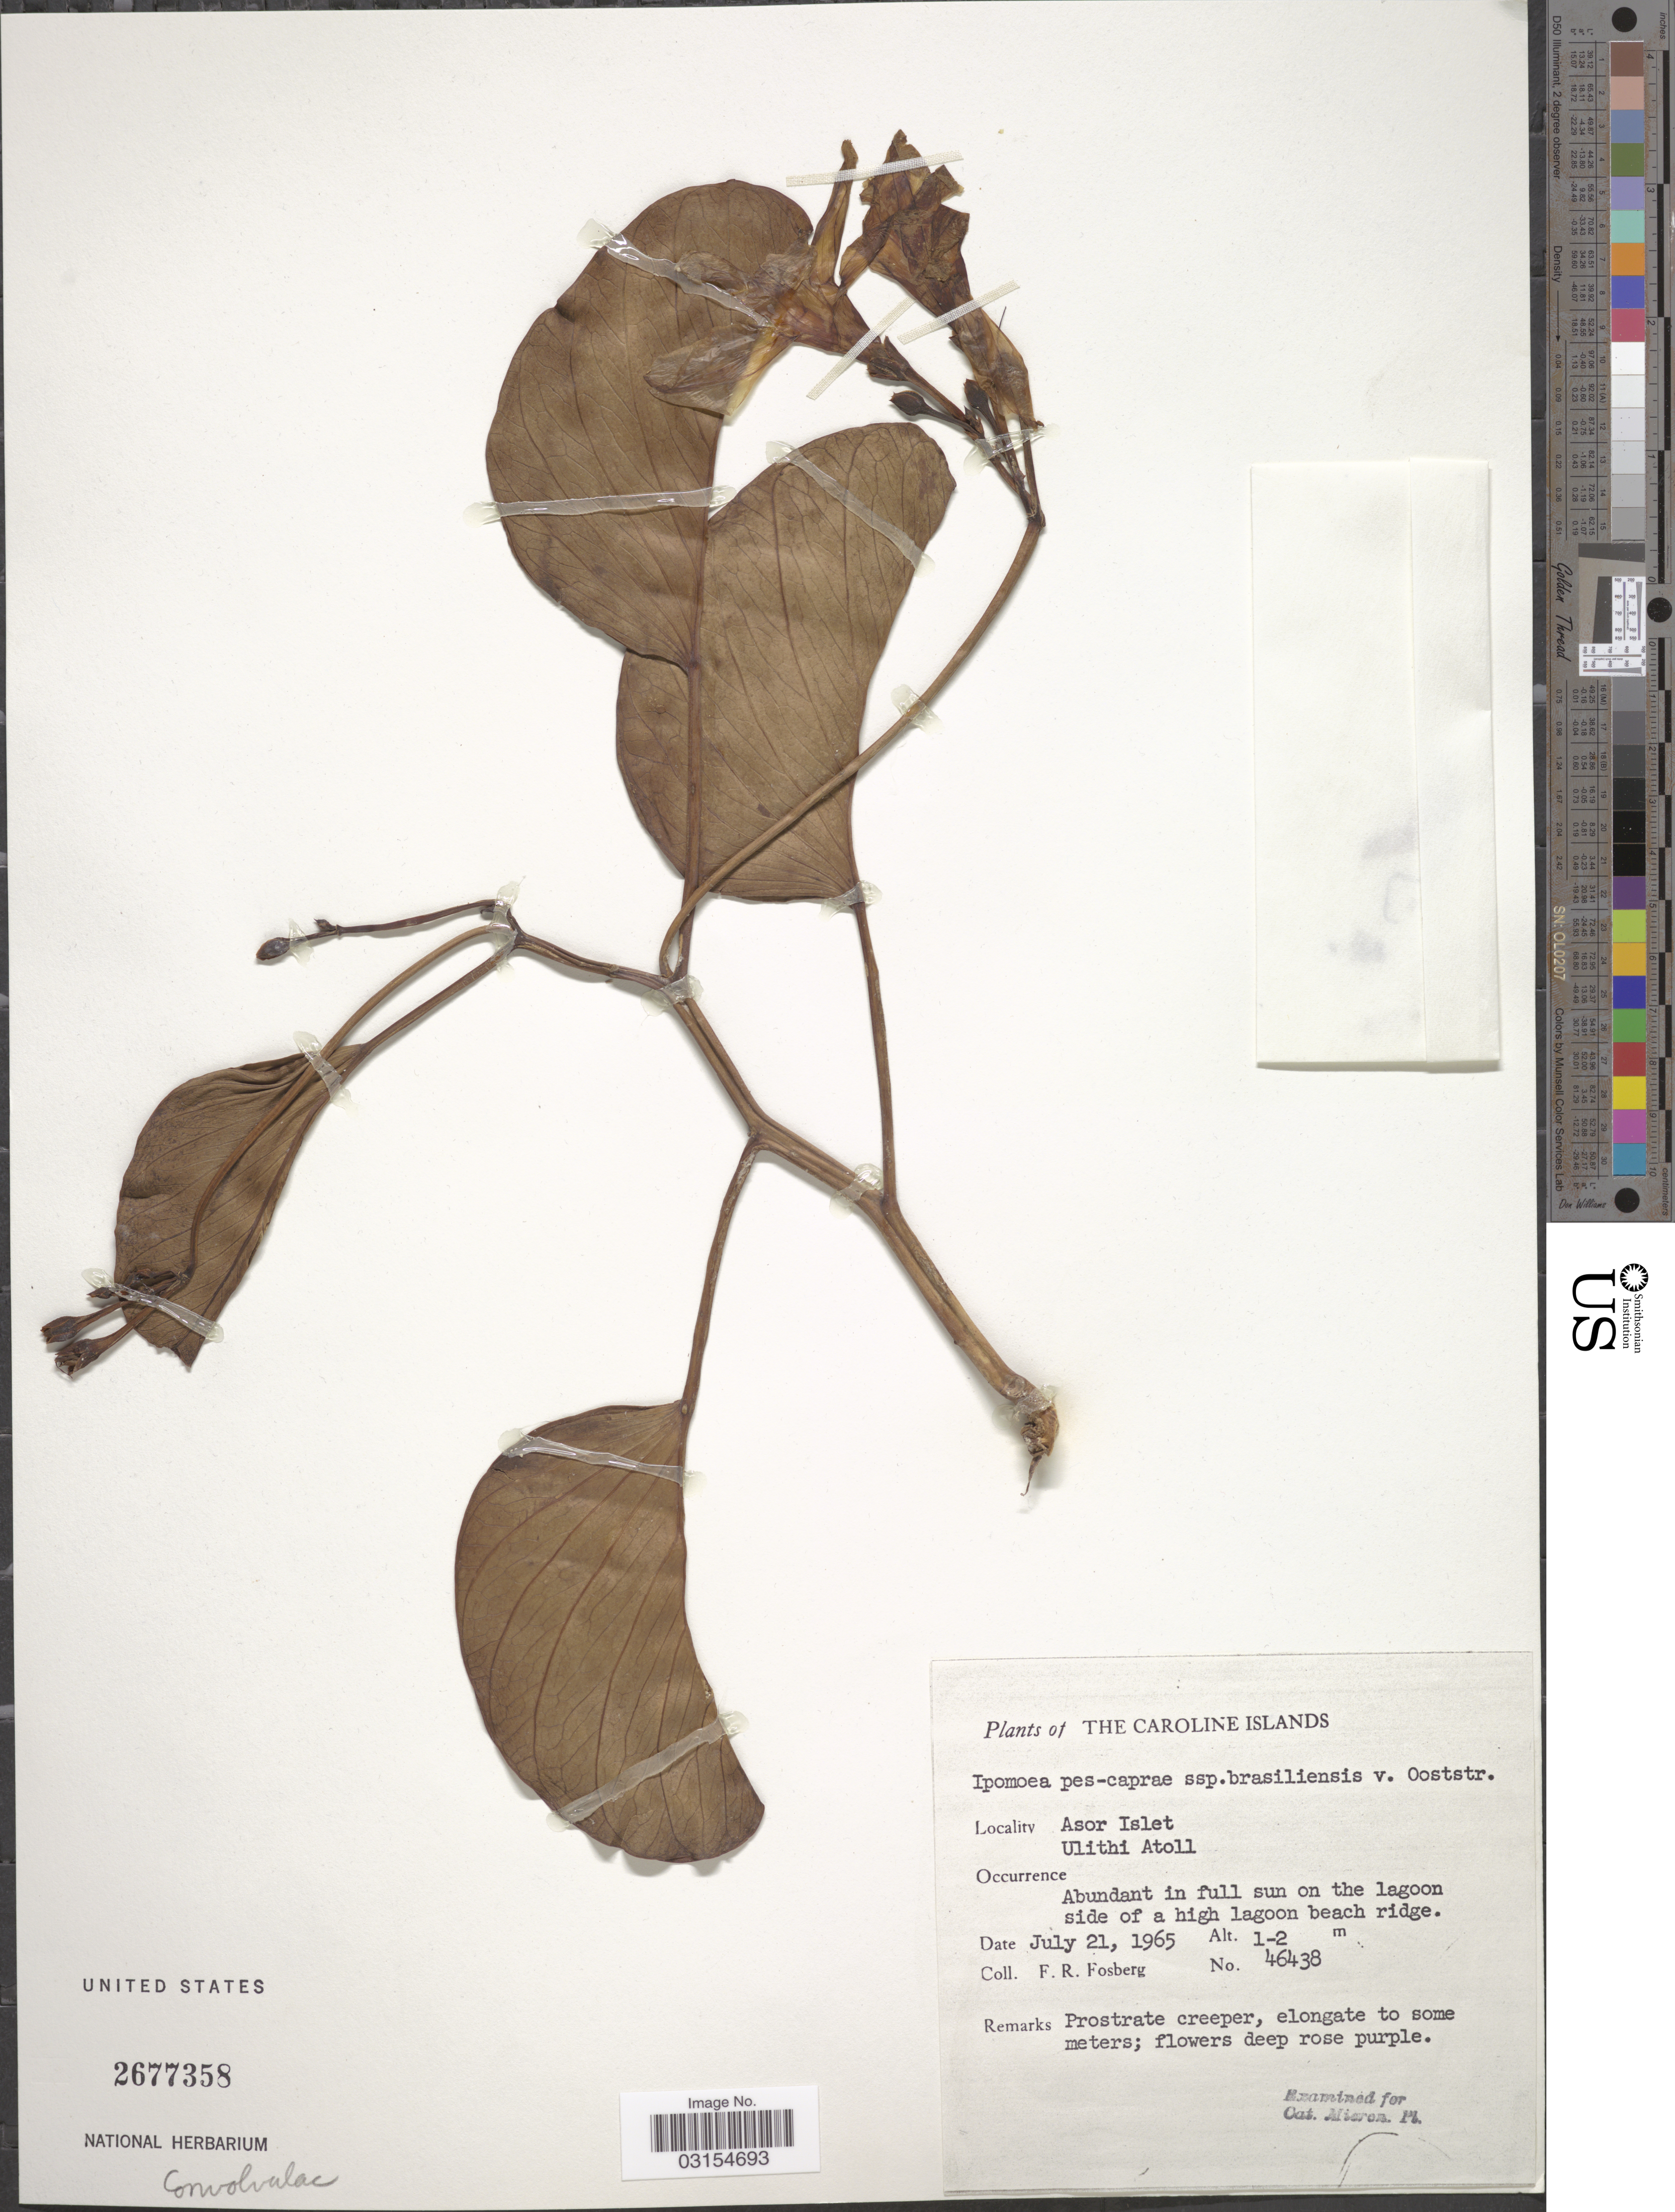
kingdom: Plantae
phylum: Tracheophyta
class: Magnoliopsida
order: Solanales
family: Convolvulaceae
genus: Ipomoea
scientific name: Ipomoea pes-caprae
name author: (L.) R. Br.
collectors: F. R. Fosberg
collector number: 46438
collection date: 1965-07-21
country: Micronesia, Federated States of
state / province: Yap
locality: The Caroline Islands, Asor Islet, Ulithi Atoll.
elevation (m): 1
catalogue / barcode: US 2677358